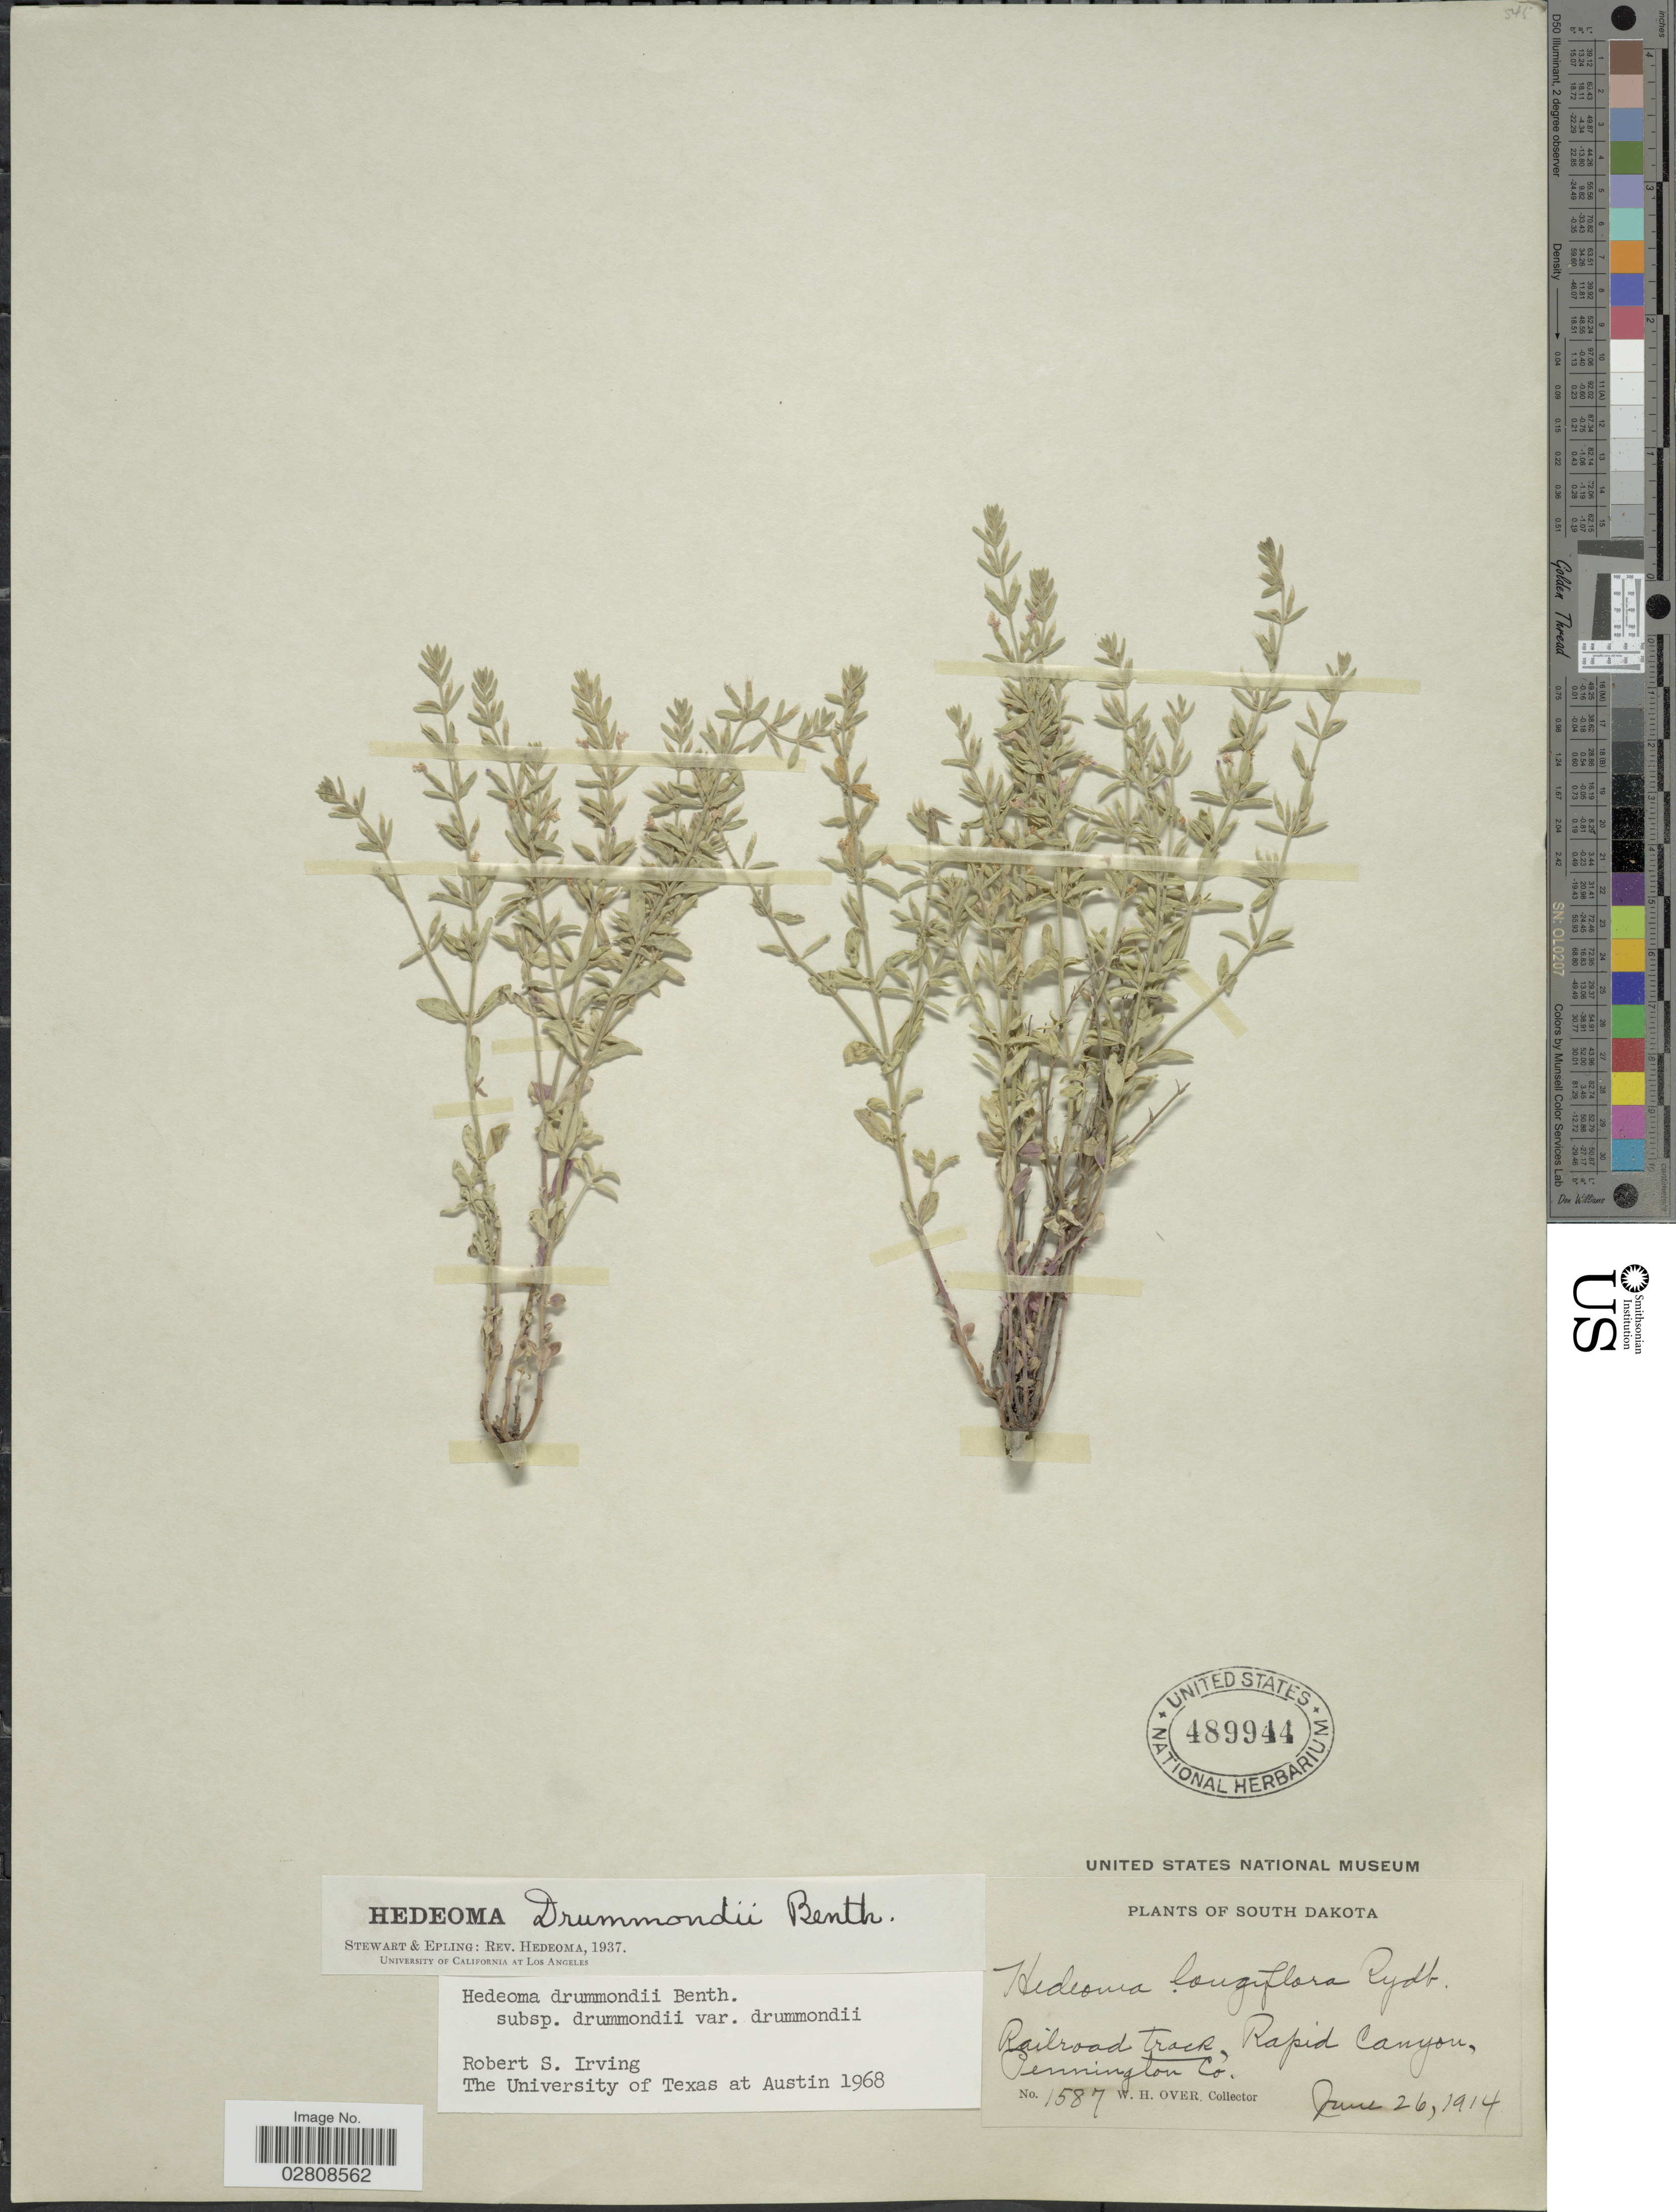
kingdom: Plantae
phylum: Tracheophyta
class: Magnoliopsida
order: Lamiales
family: Lamiaceae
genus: Hedeoma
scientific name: Hedeoma drummondii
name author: Benth.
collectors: W. Over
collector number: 1587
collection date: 1914-06-26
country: United States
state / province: South Dakota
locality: Railroad Track, Rapid Canyon, Pennington Co.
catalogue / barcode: US 489944